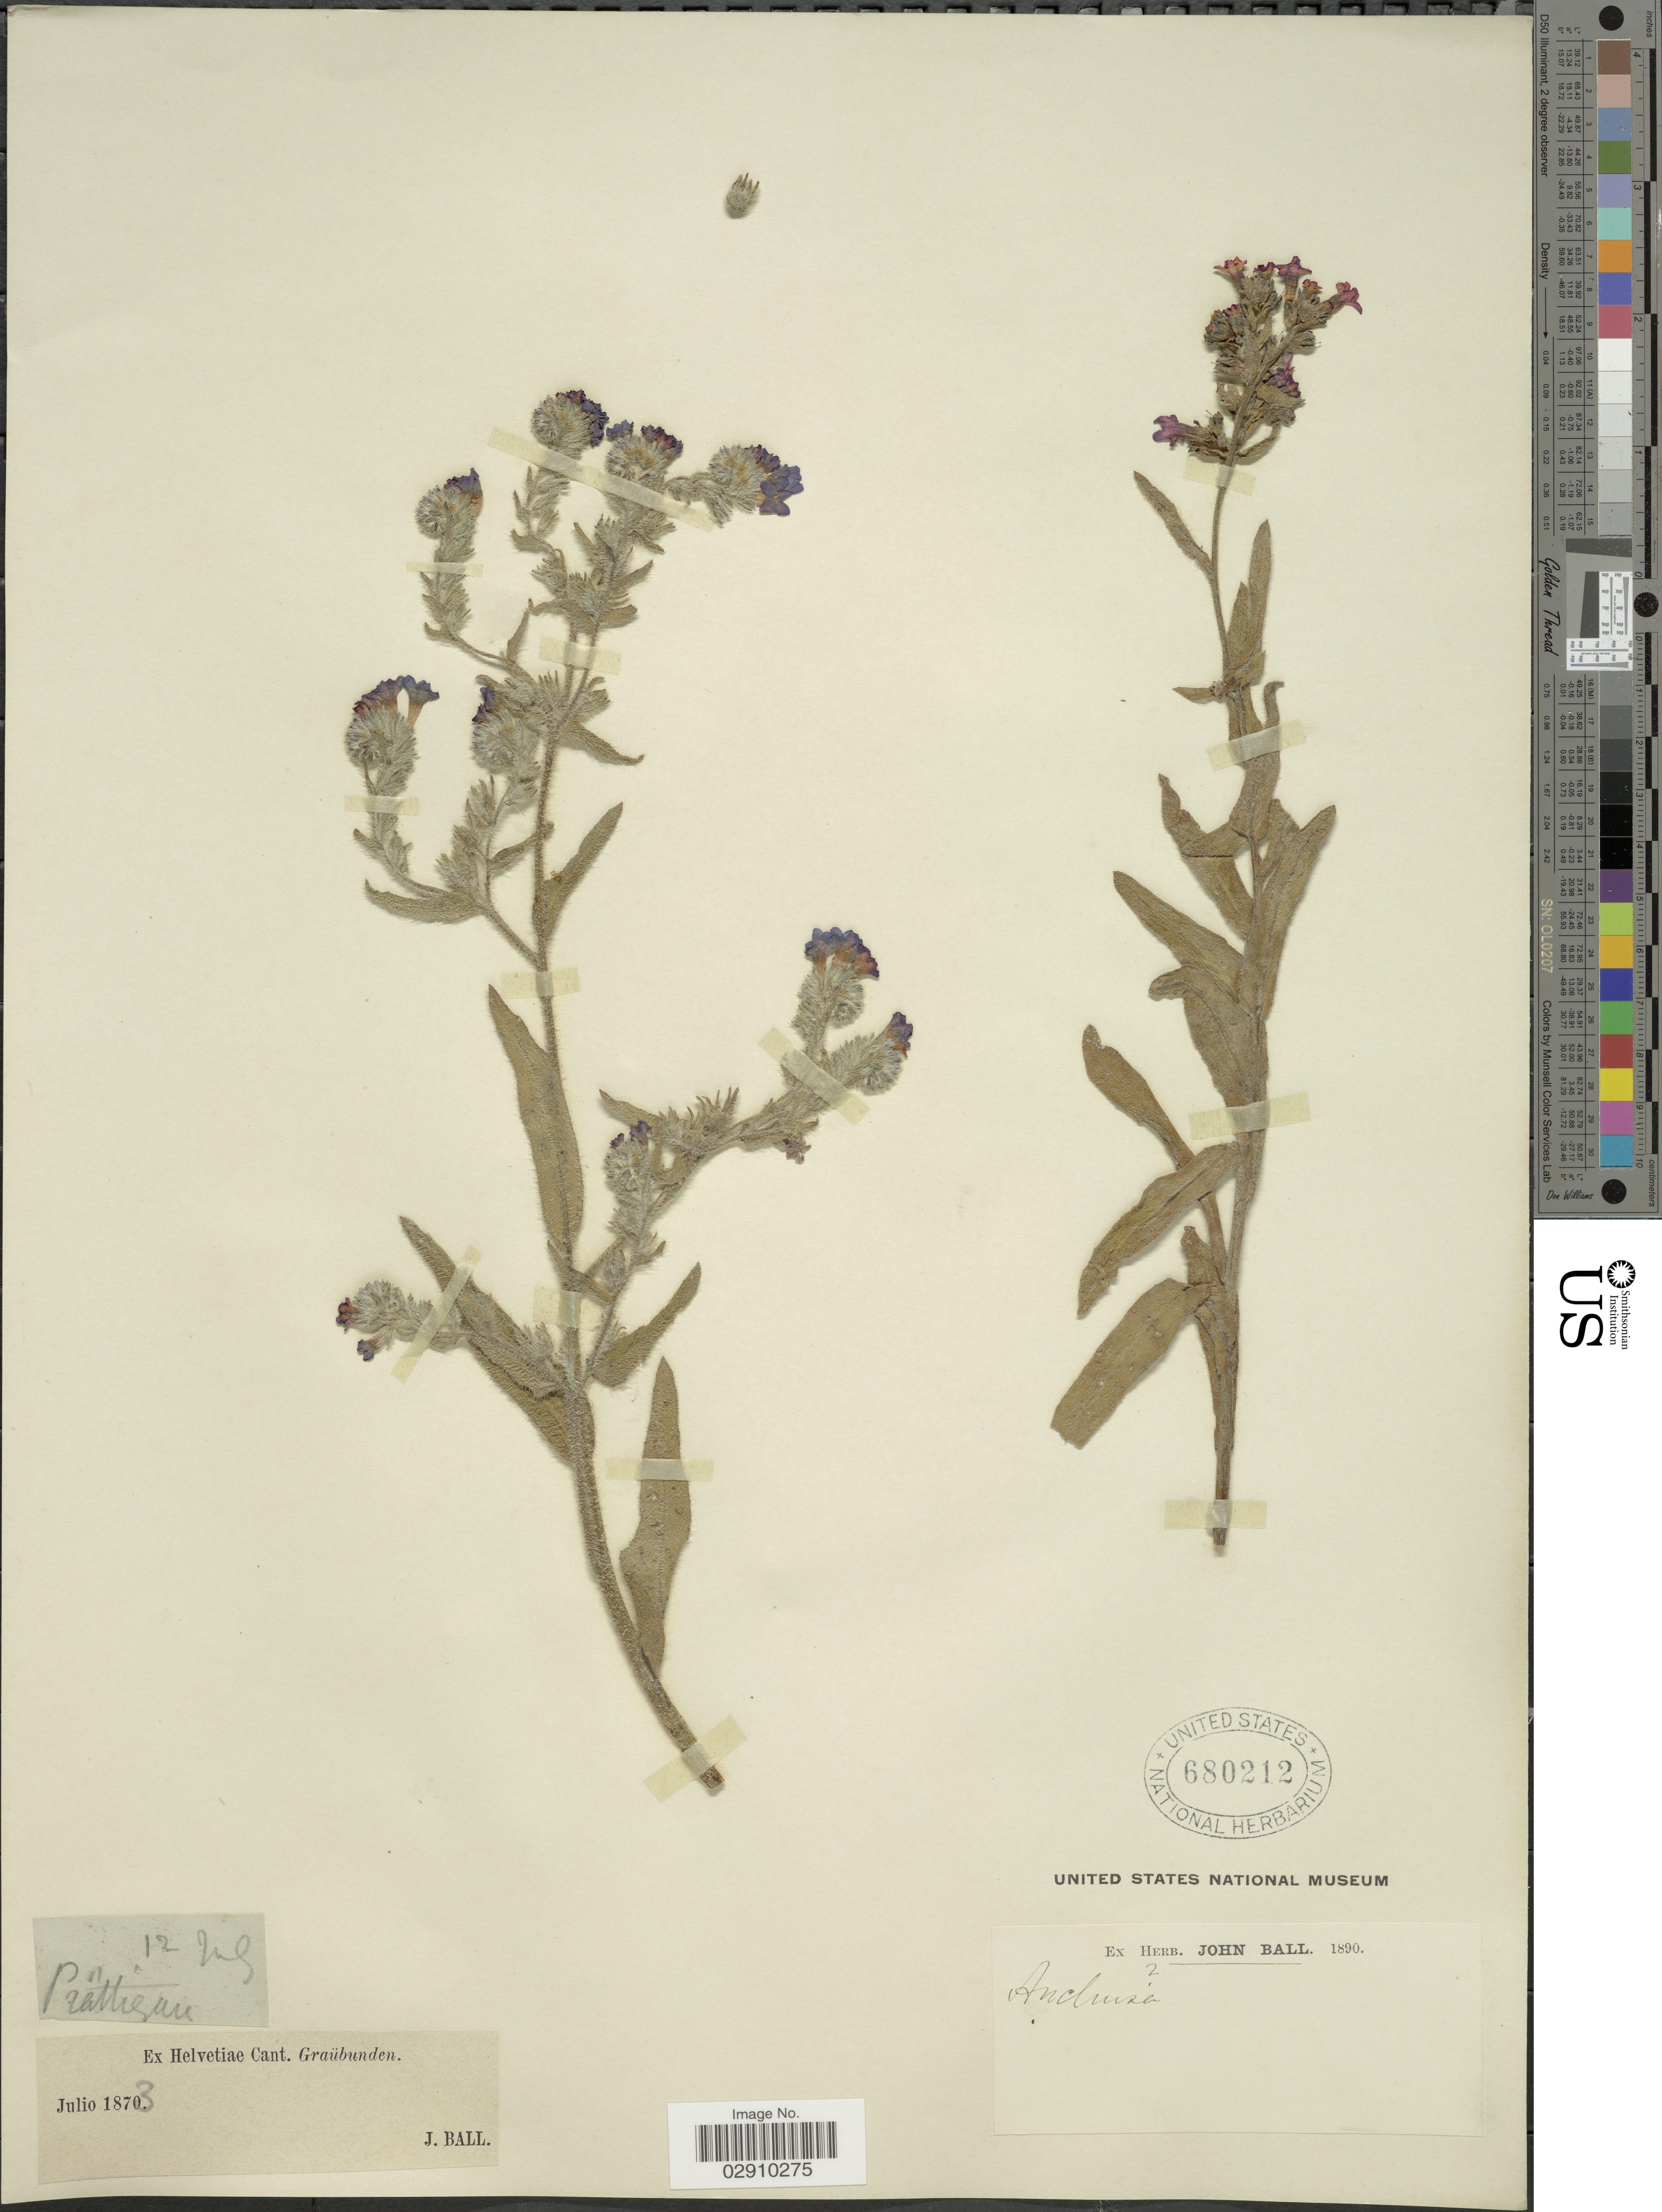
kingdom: Plantae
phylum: Tracheophyta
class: Magnoliopsida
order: Boraginales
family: Boraginaceae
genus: Anchusa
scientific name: Anchusa sp.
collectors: J. Ball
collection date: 1873-07-12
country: Switzerland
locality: Cant. Craübunden.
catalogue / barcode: US 680212